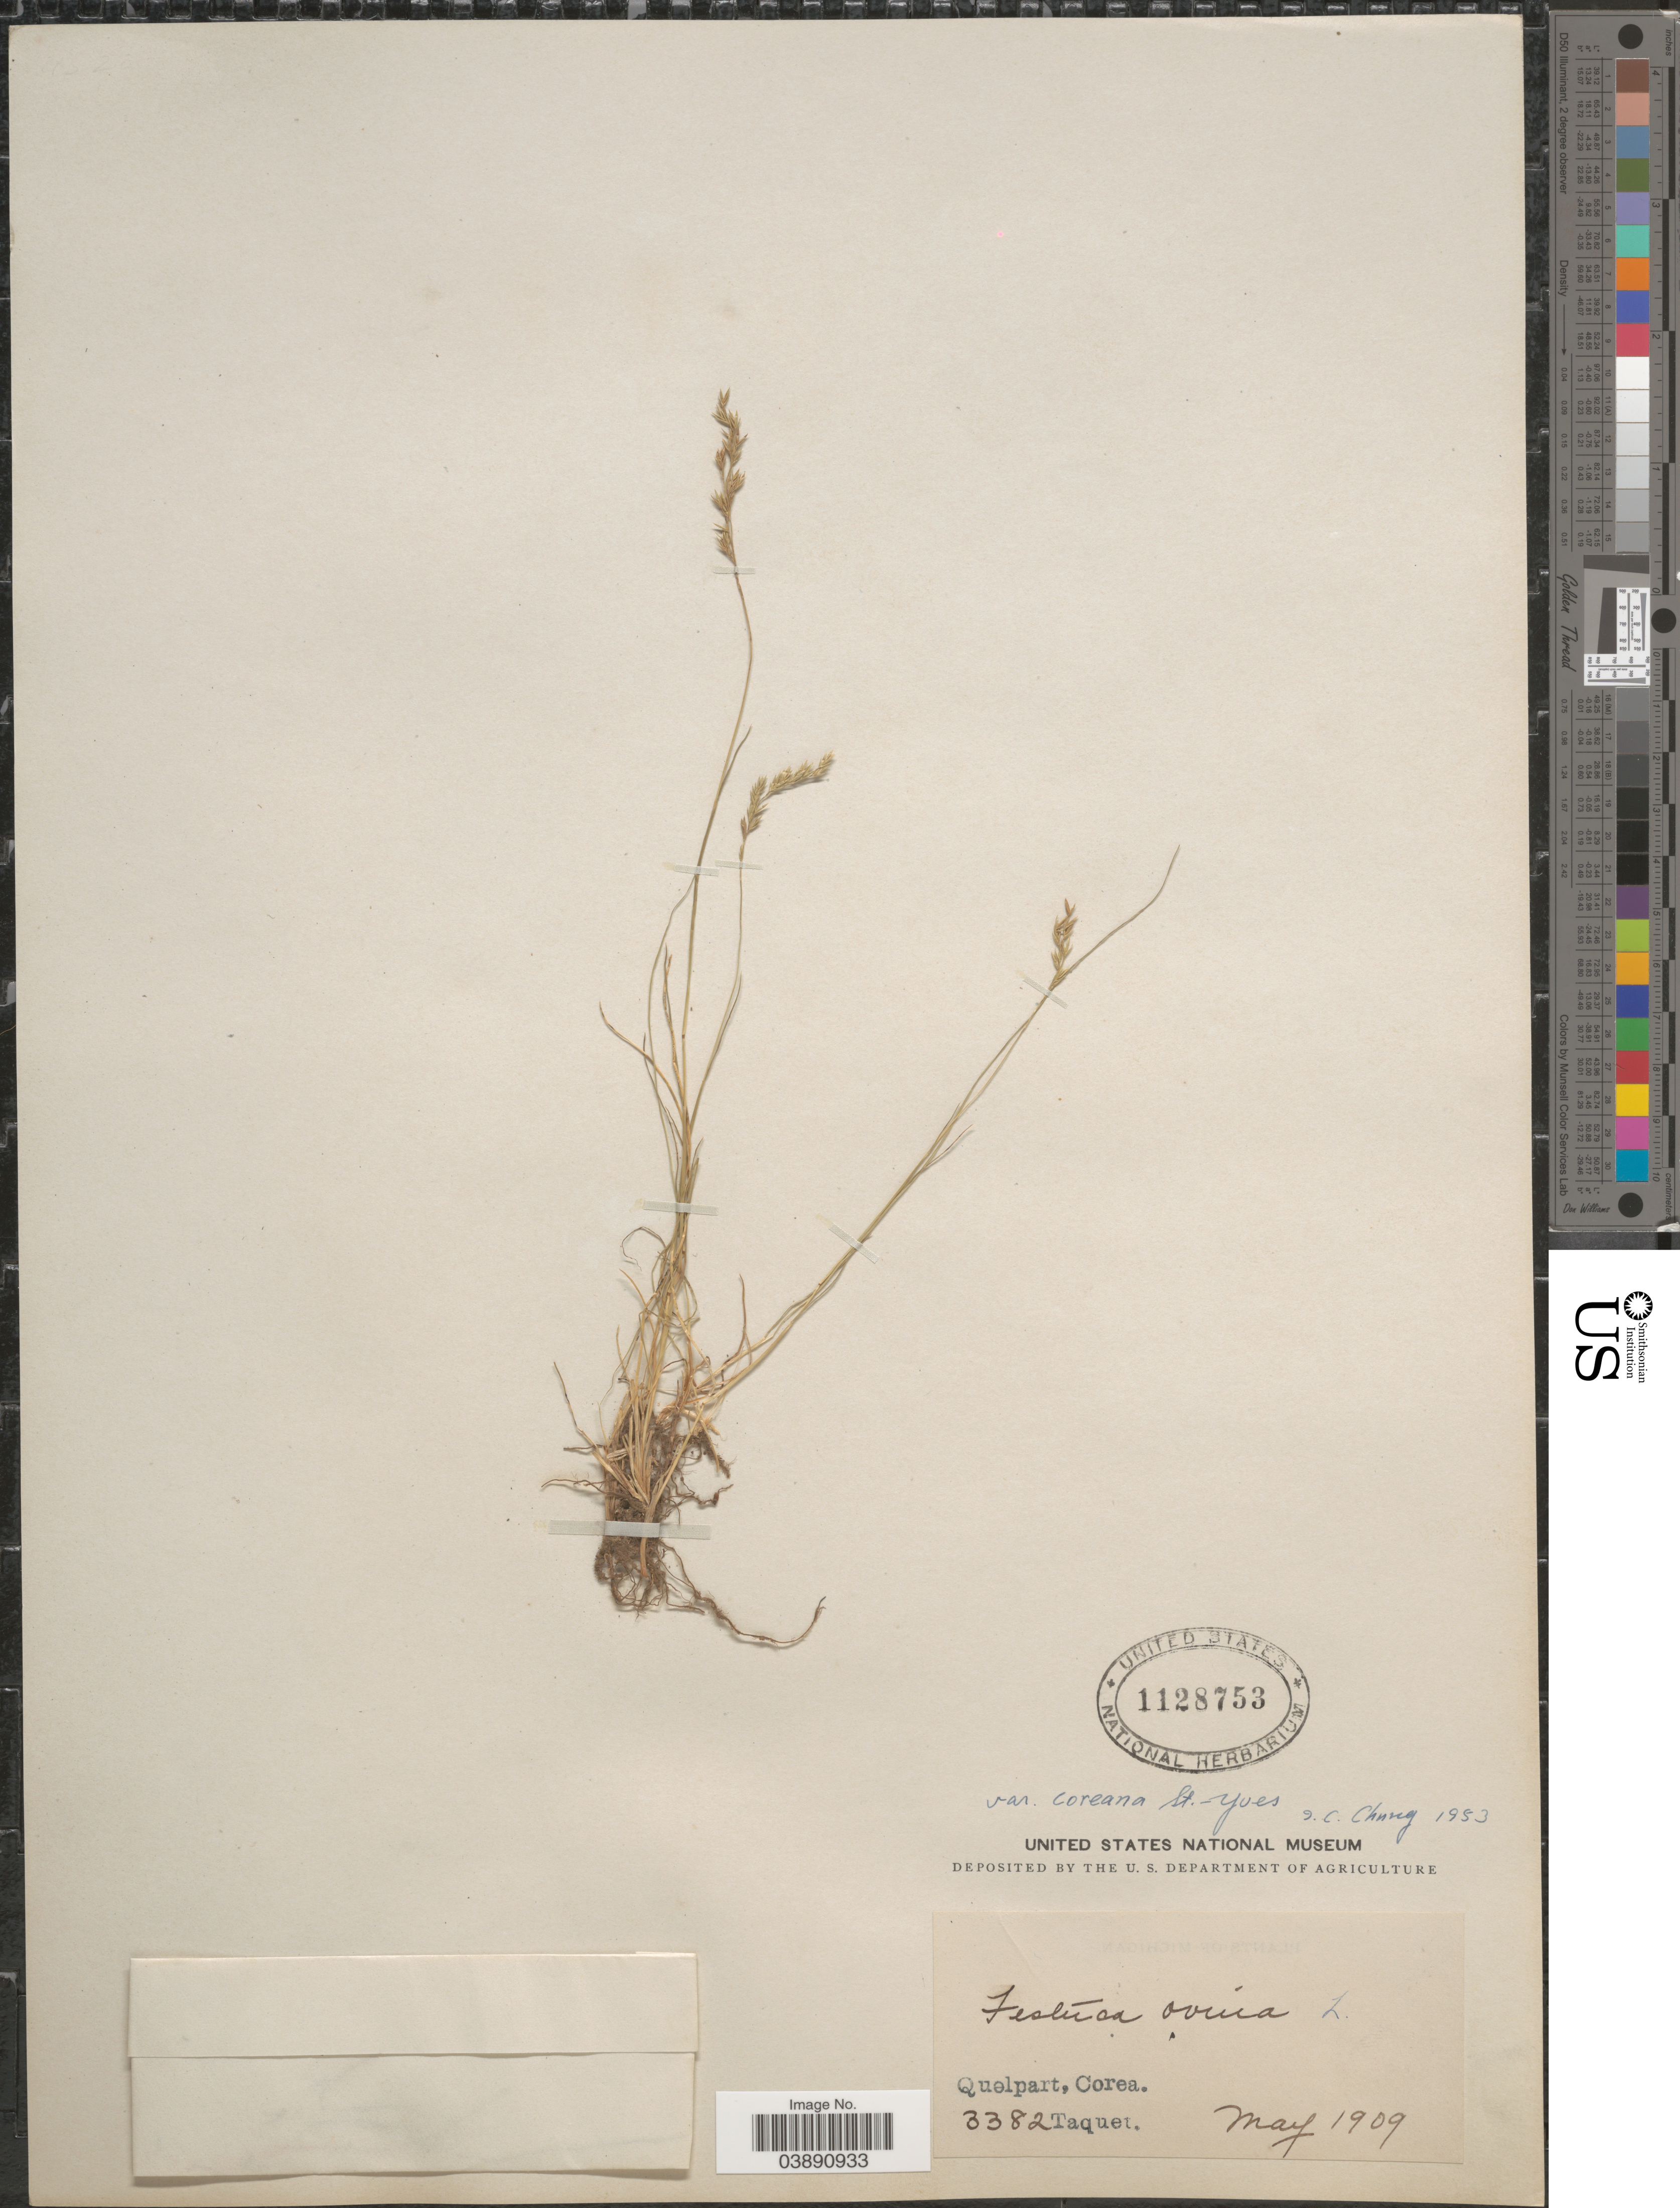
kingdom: Plantae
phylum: Tracheophyta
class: Liliopsida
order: Poales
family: Poaceae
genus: Festuca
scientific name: Festuca ovina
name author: L.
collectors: Taquet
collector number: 3382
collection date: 1909-05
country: South Korea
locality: Quelpart, Corea.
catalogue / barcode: US 1128753